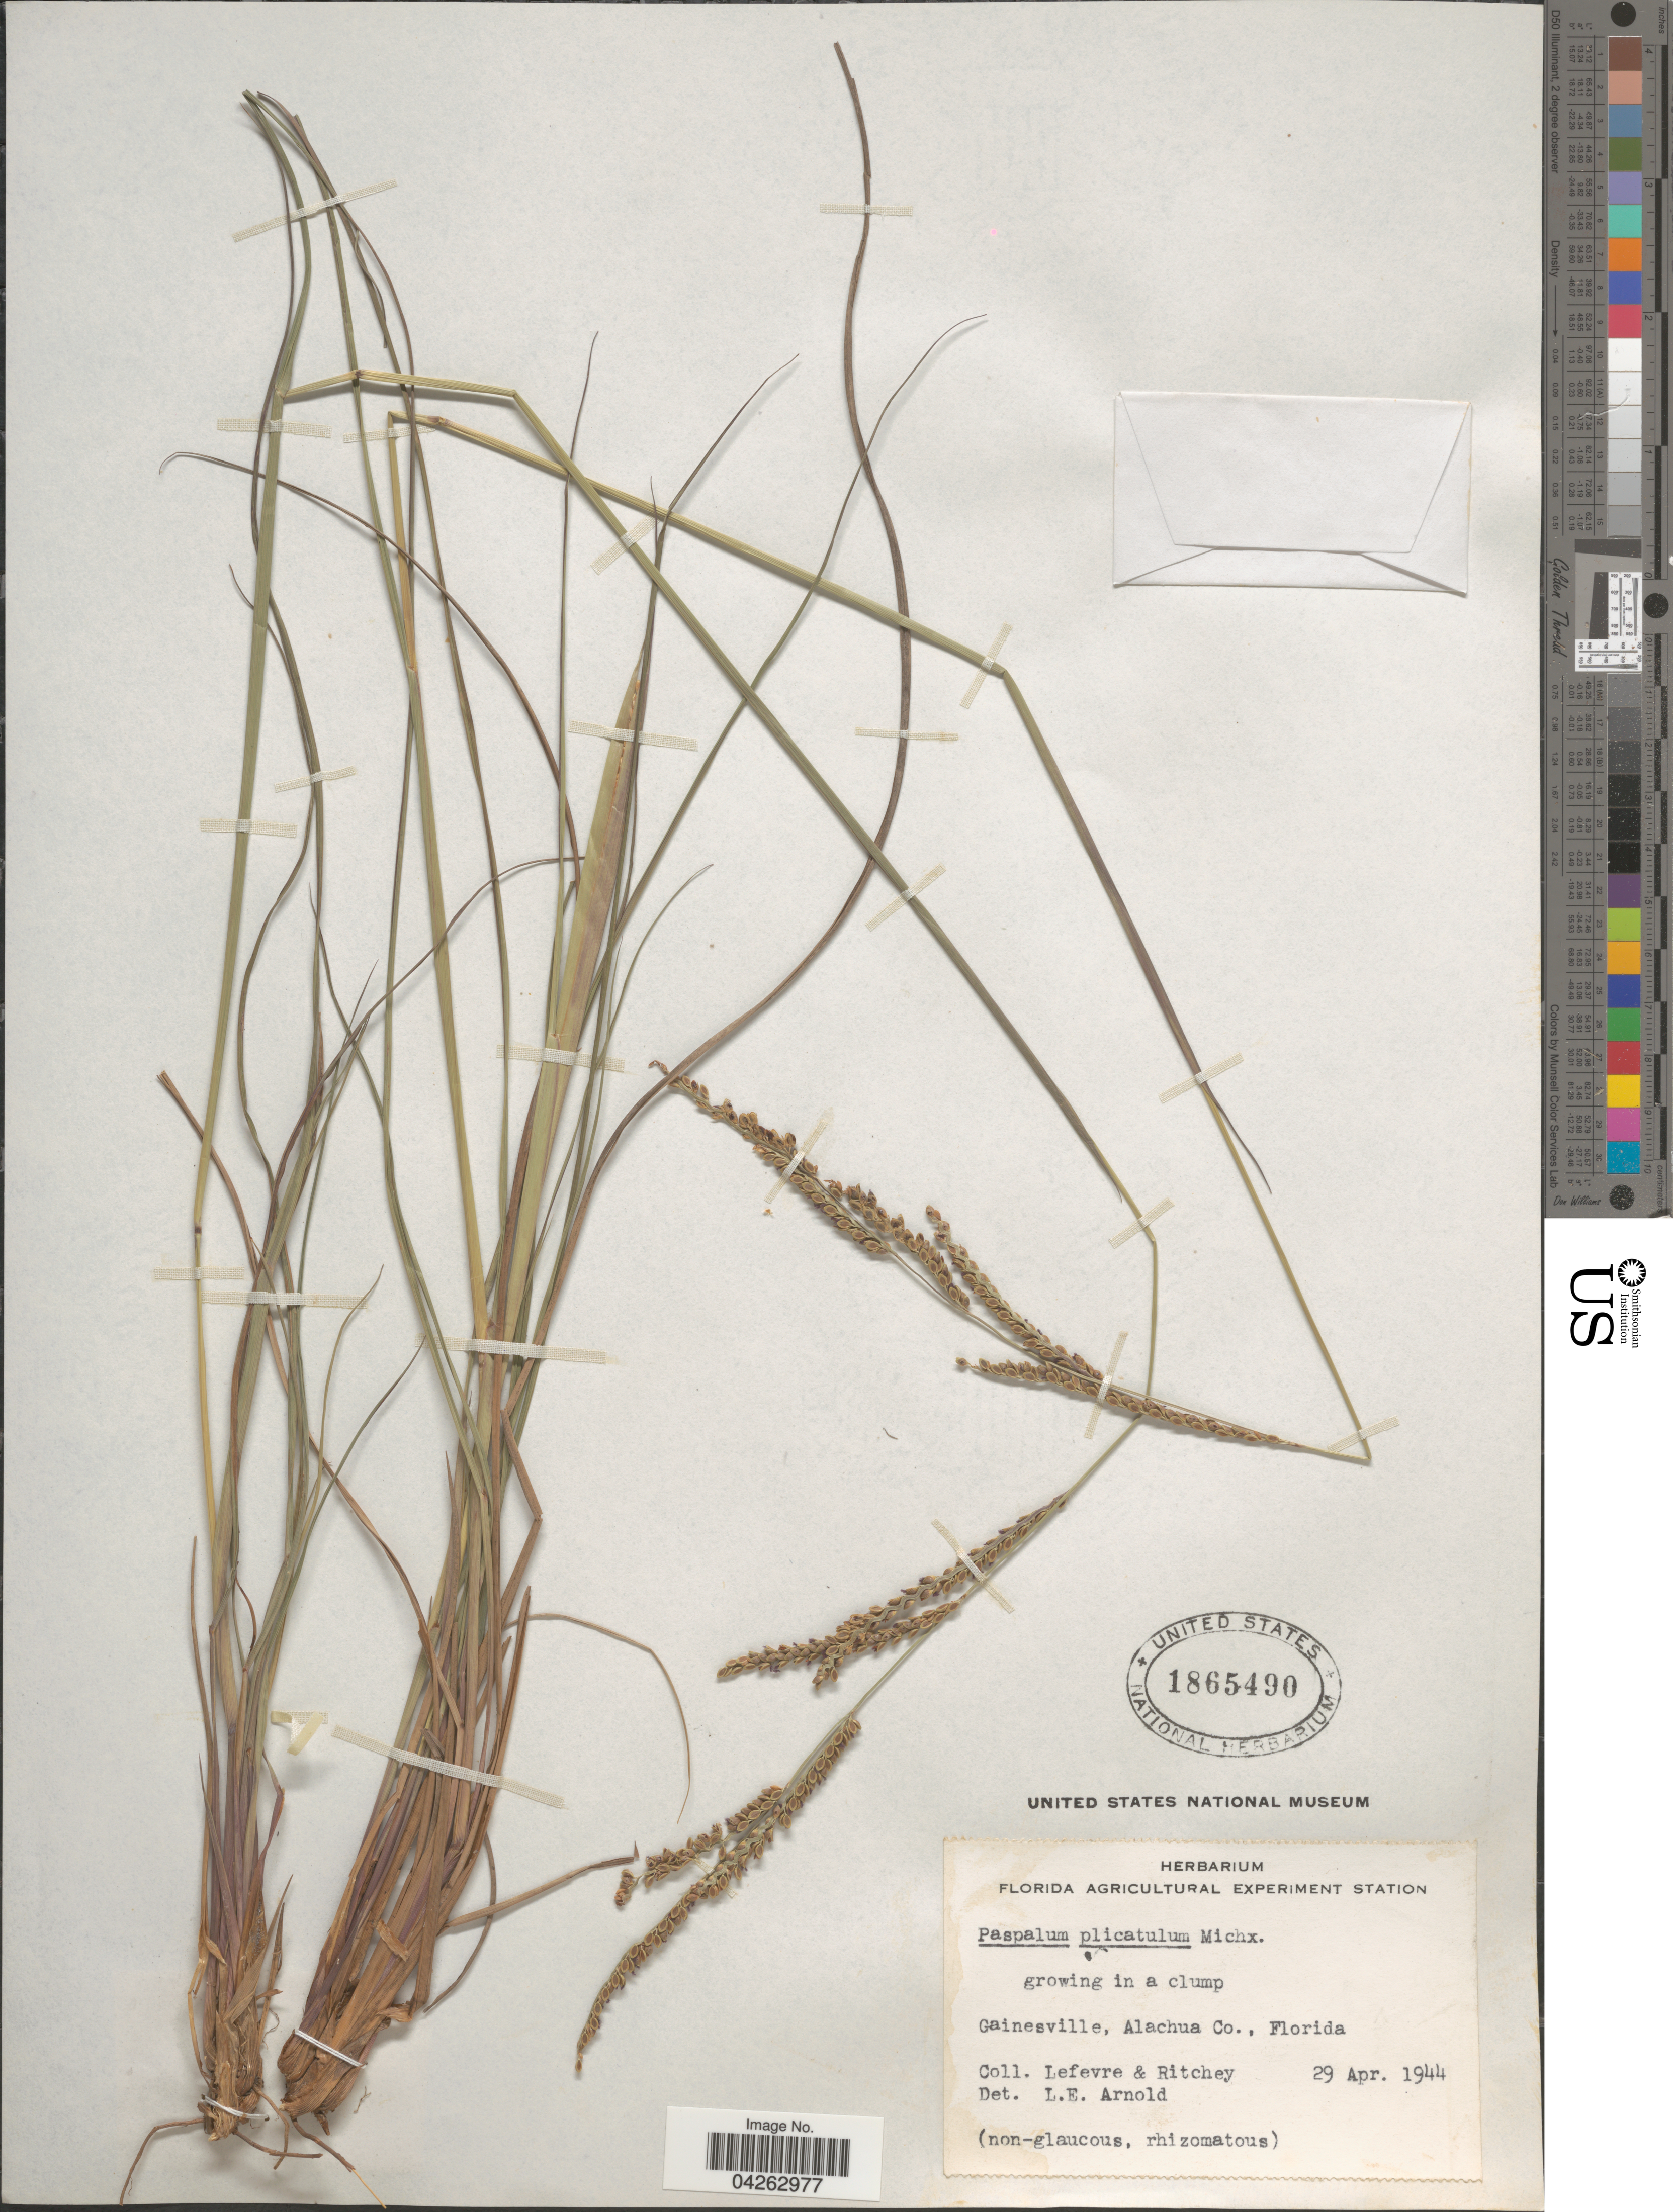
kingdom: Plantae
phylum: Tracheophyta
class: Liliopsida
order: Poales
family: Poaceae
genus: Paspalum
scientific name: Paspalum plicatulum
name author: Michx.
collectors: Lefevre & Ritchey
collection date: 1944-04-29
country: United States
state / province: Florida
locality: Gainesville, Alachua Co.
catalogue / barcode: US 1865490